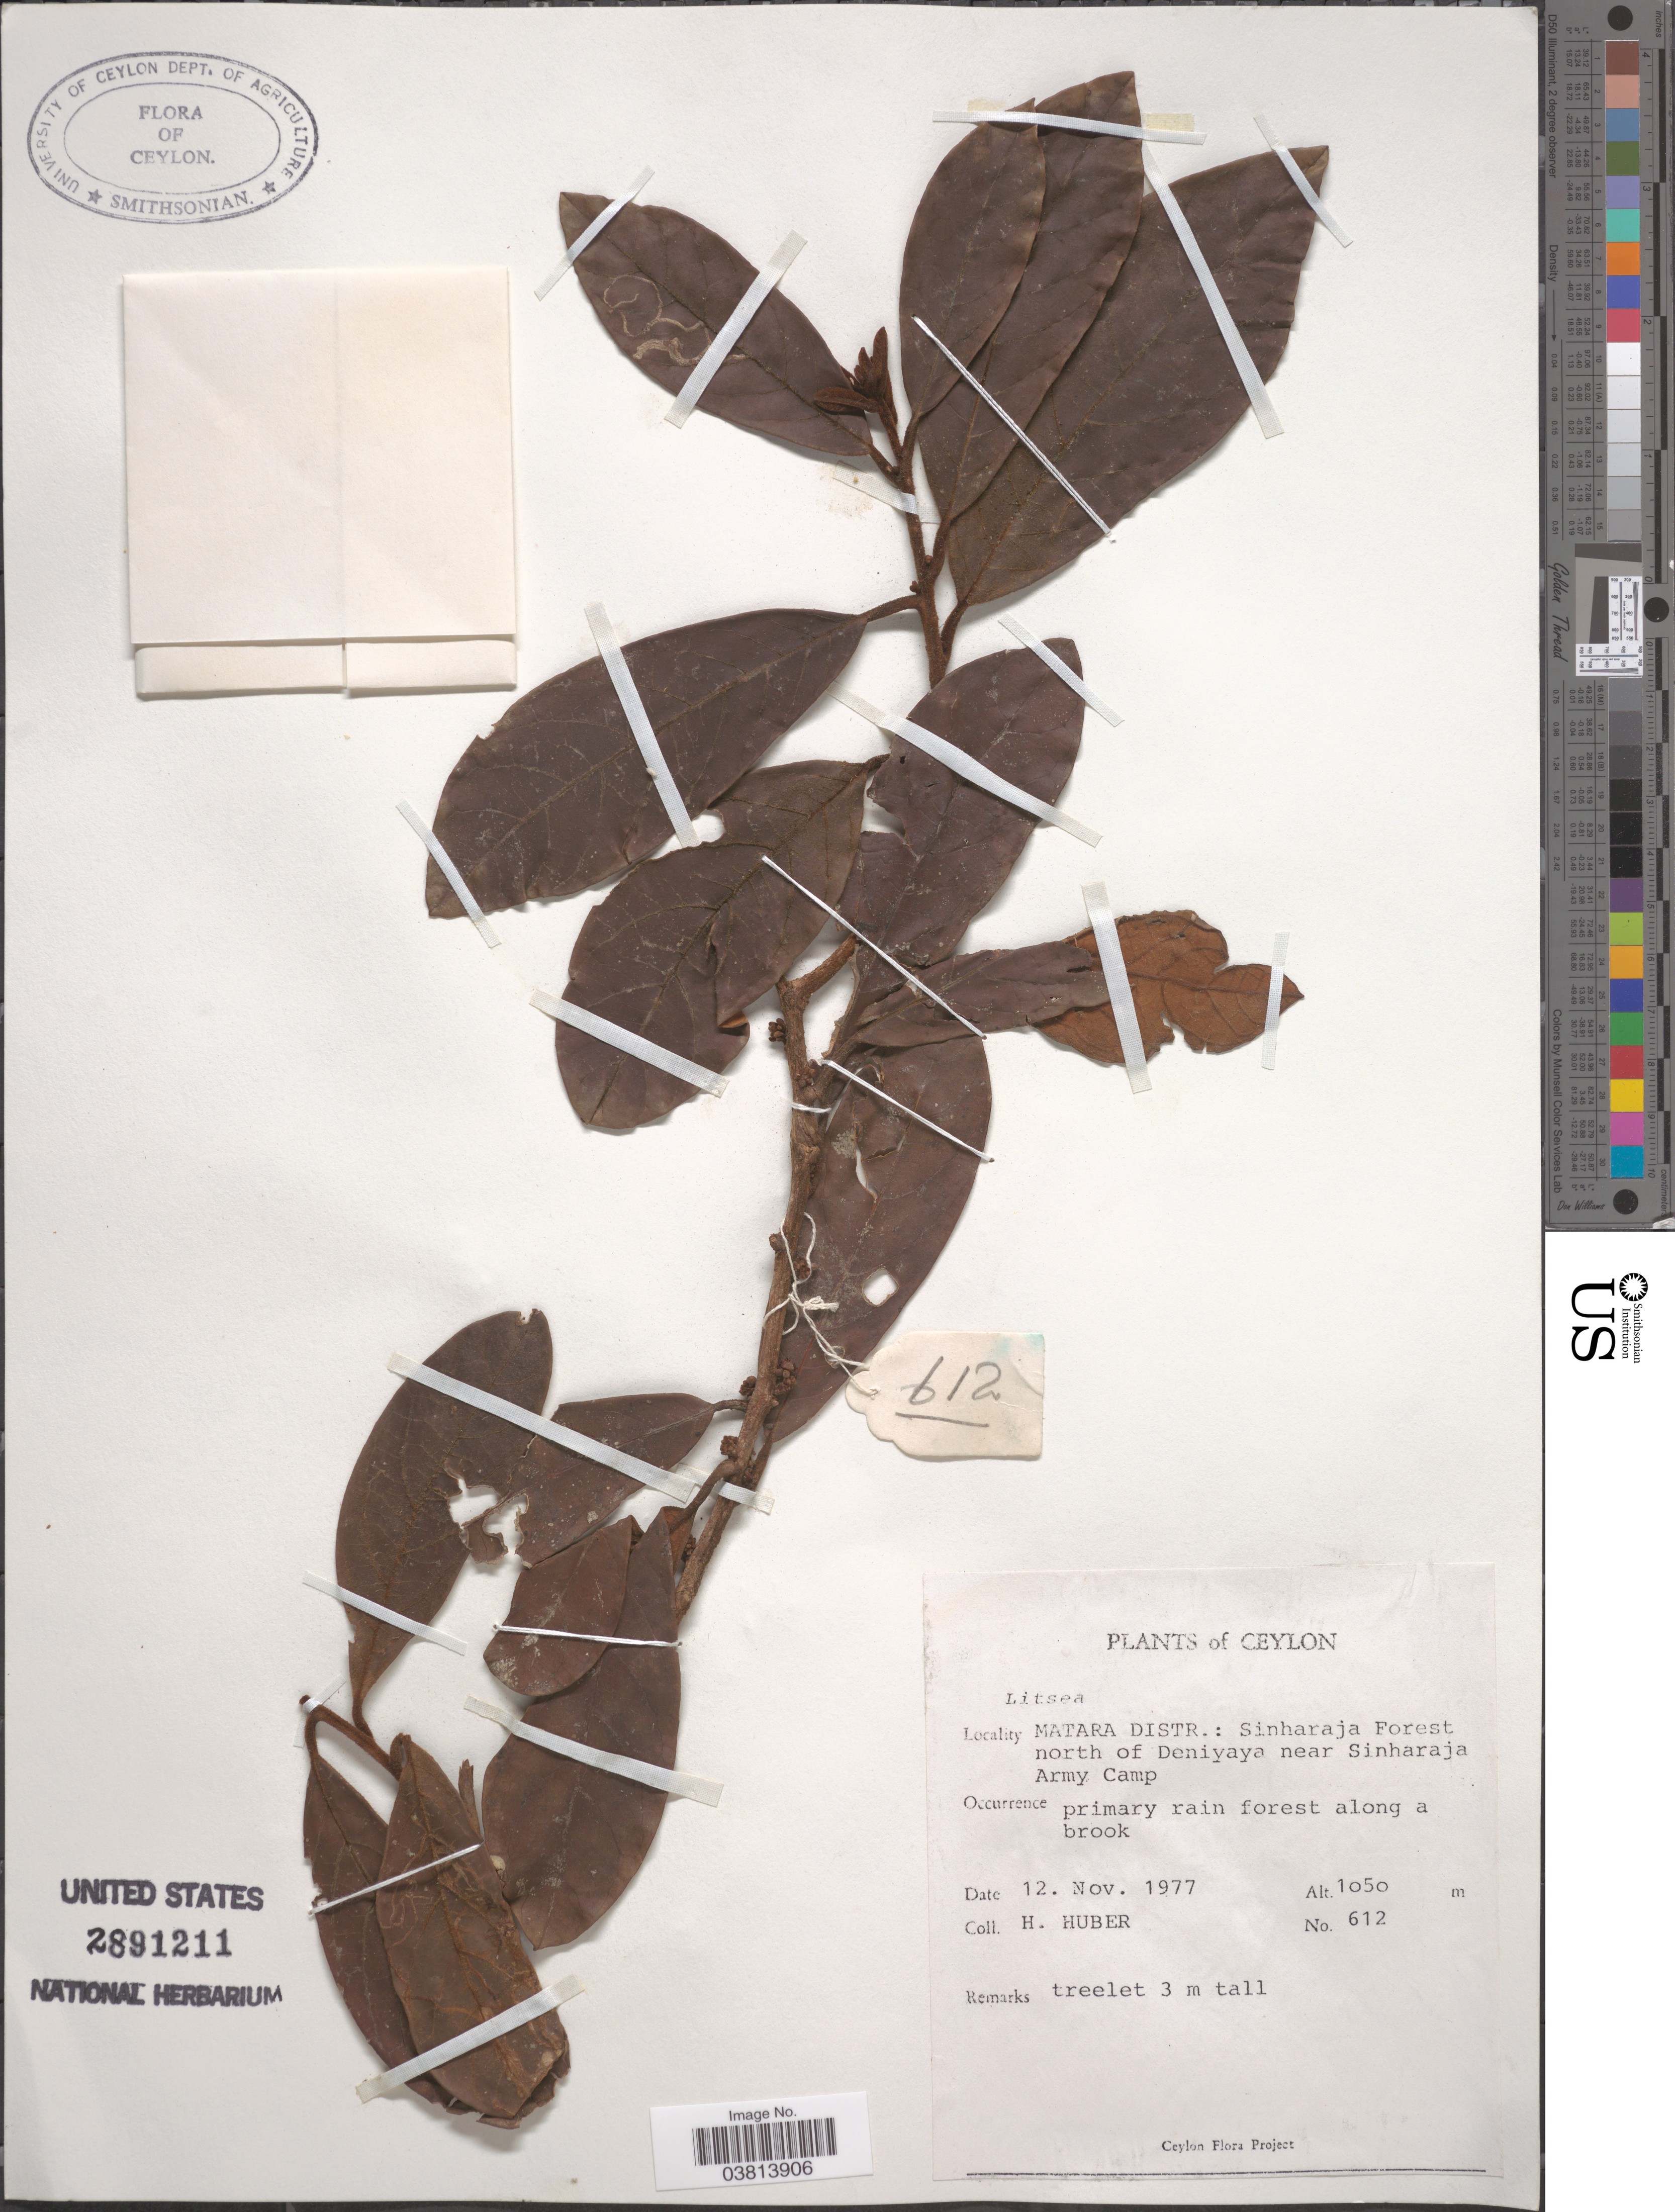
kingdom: Plantae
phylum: Tracheophyta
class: Magnoliopsida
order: Laurales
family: Lauraceae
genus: Litsea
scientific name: Litsea sp.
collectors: H. Huber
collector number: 612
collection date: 1977-11-12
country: Sri Lanka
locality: Ceylon. Matara Distr.: Sinharaja Forest north of Deniyaya near Sinharaja Army Camp.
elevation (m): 1050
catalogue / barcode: US 2891211